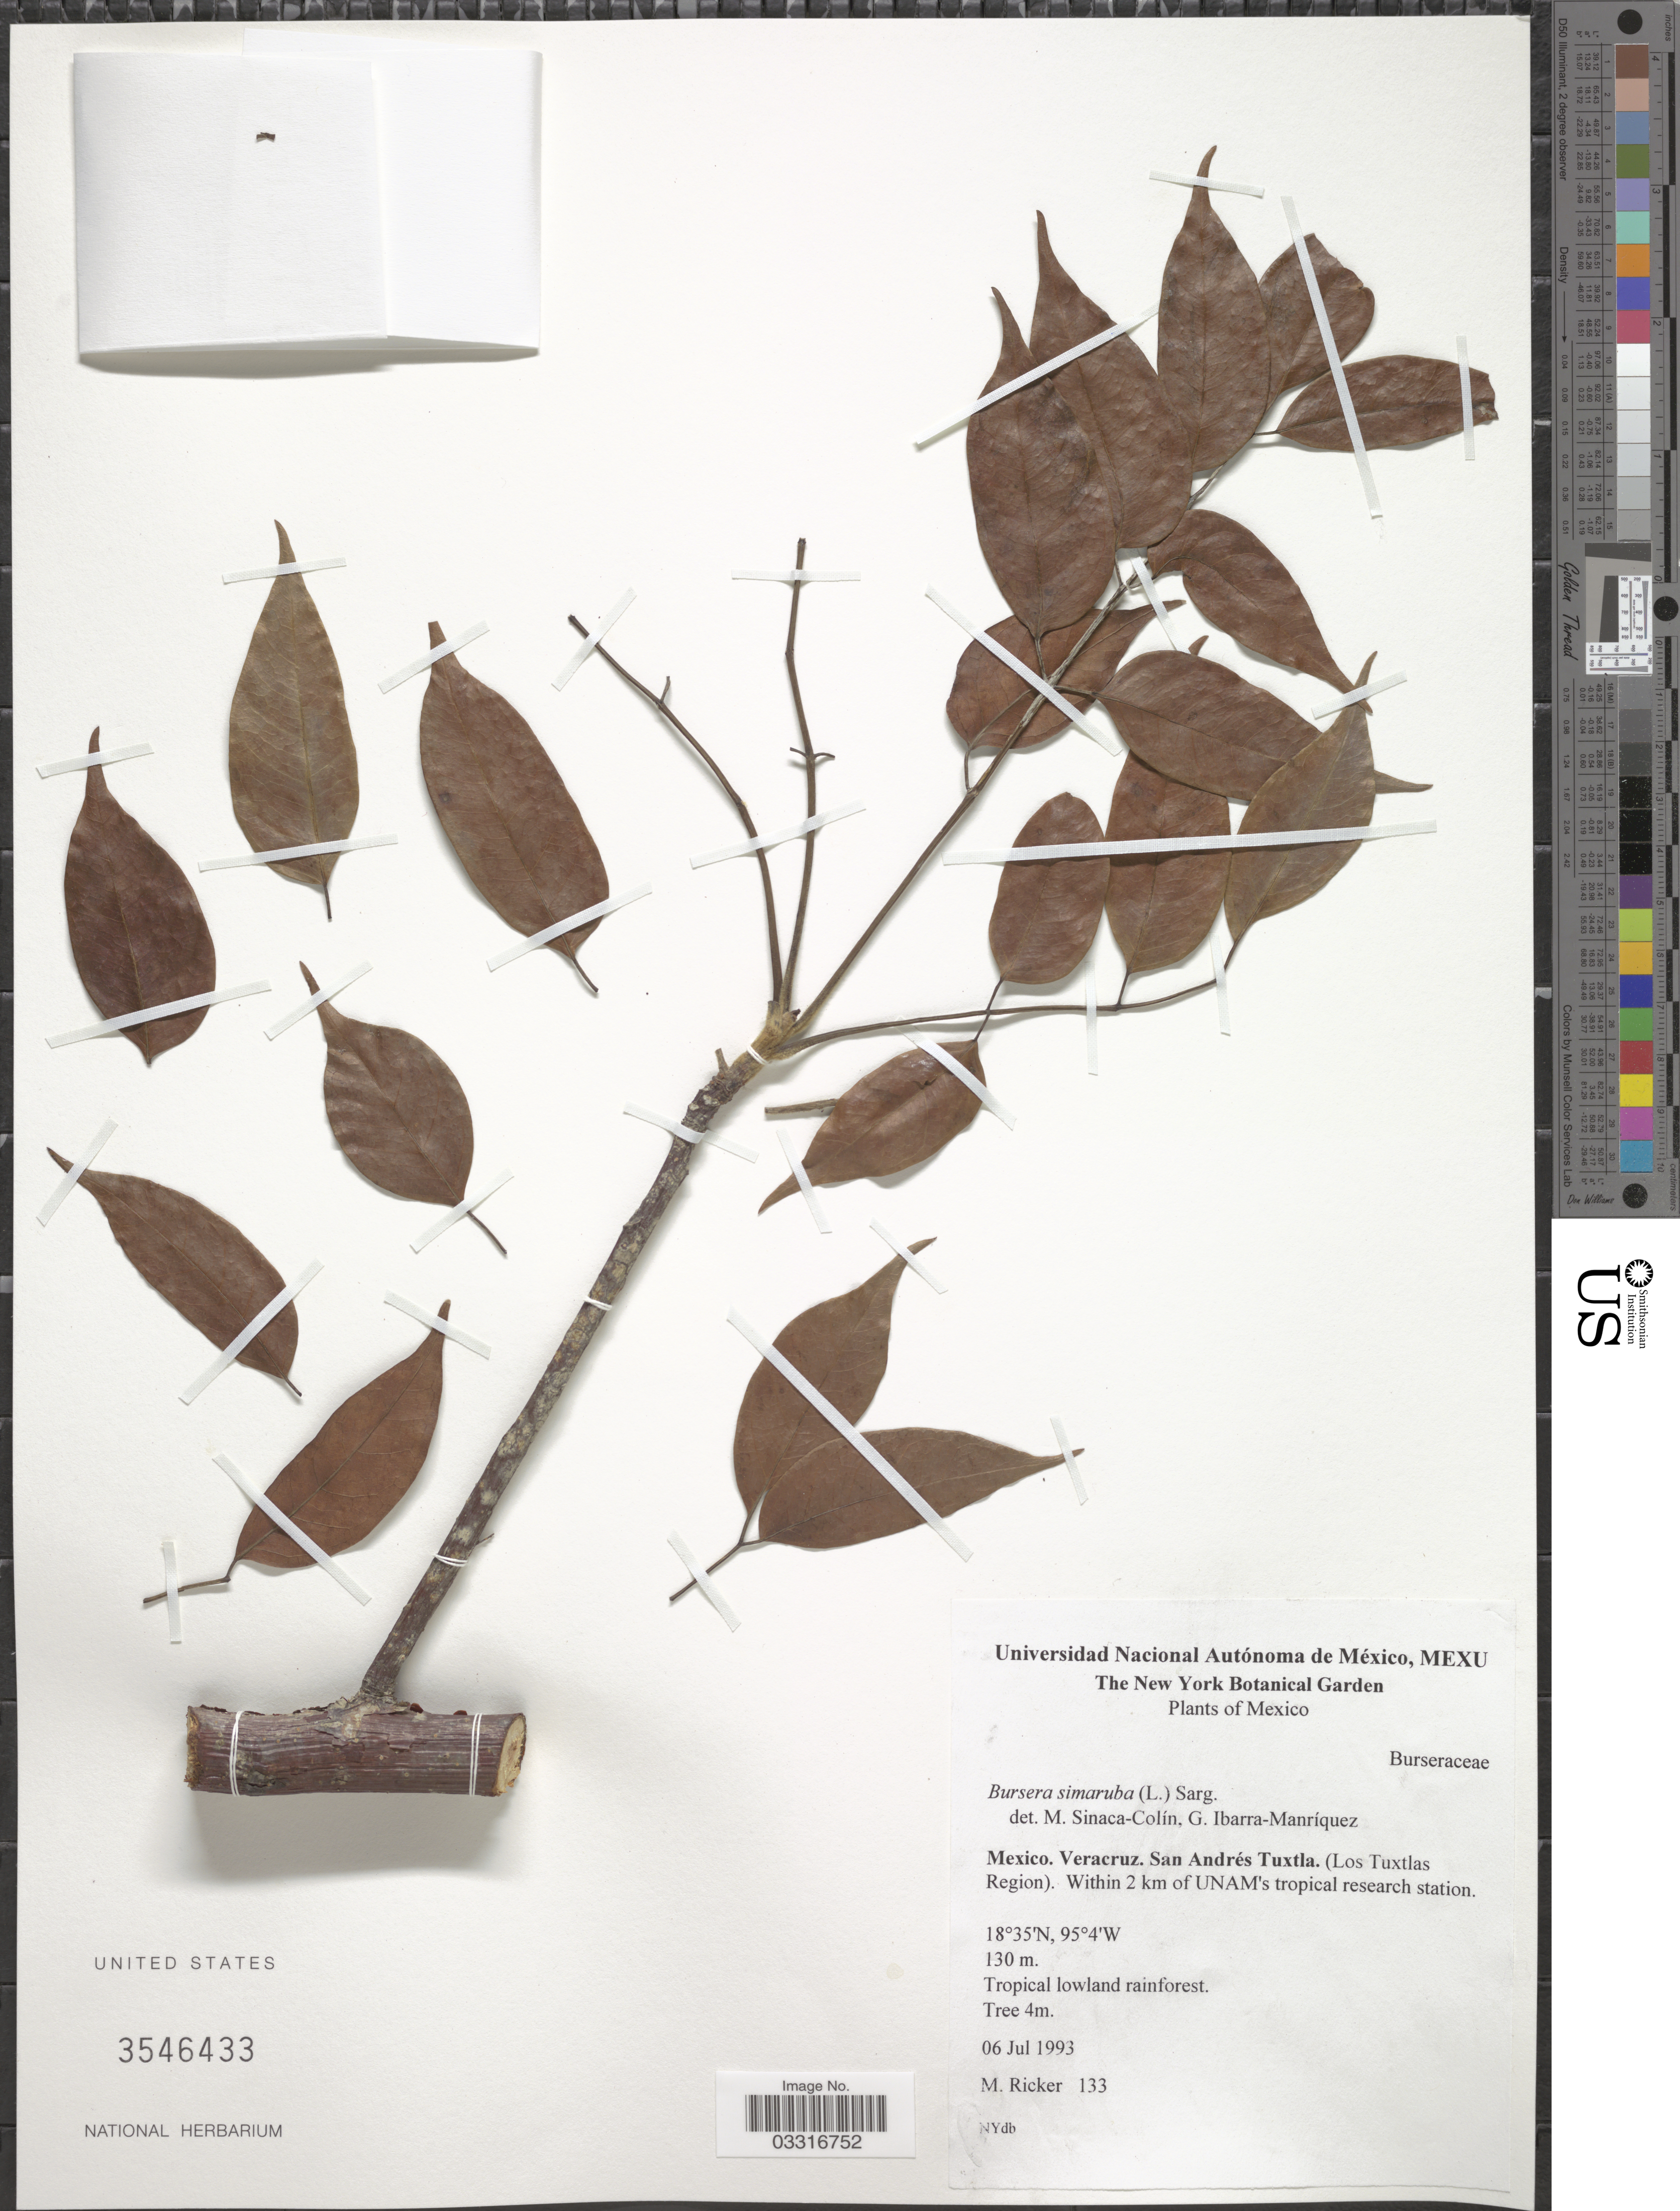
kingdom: Plantae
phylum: Tracheophyta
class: Magnoliopsida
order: Sapindales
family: Burseraceae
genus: Bursera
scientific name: Bursera simaruba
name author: (L.) Sarg.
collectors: M. Ricker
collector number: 133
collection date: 1993-07-06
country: Mexico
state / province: Veracruz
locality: Veracruz. San Andrés Tuxtla. (Los Tuxtlas Region). Within 2 km UNAM's tropical research station.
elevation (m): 130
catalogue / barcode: US 3546433